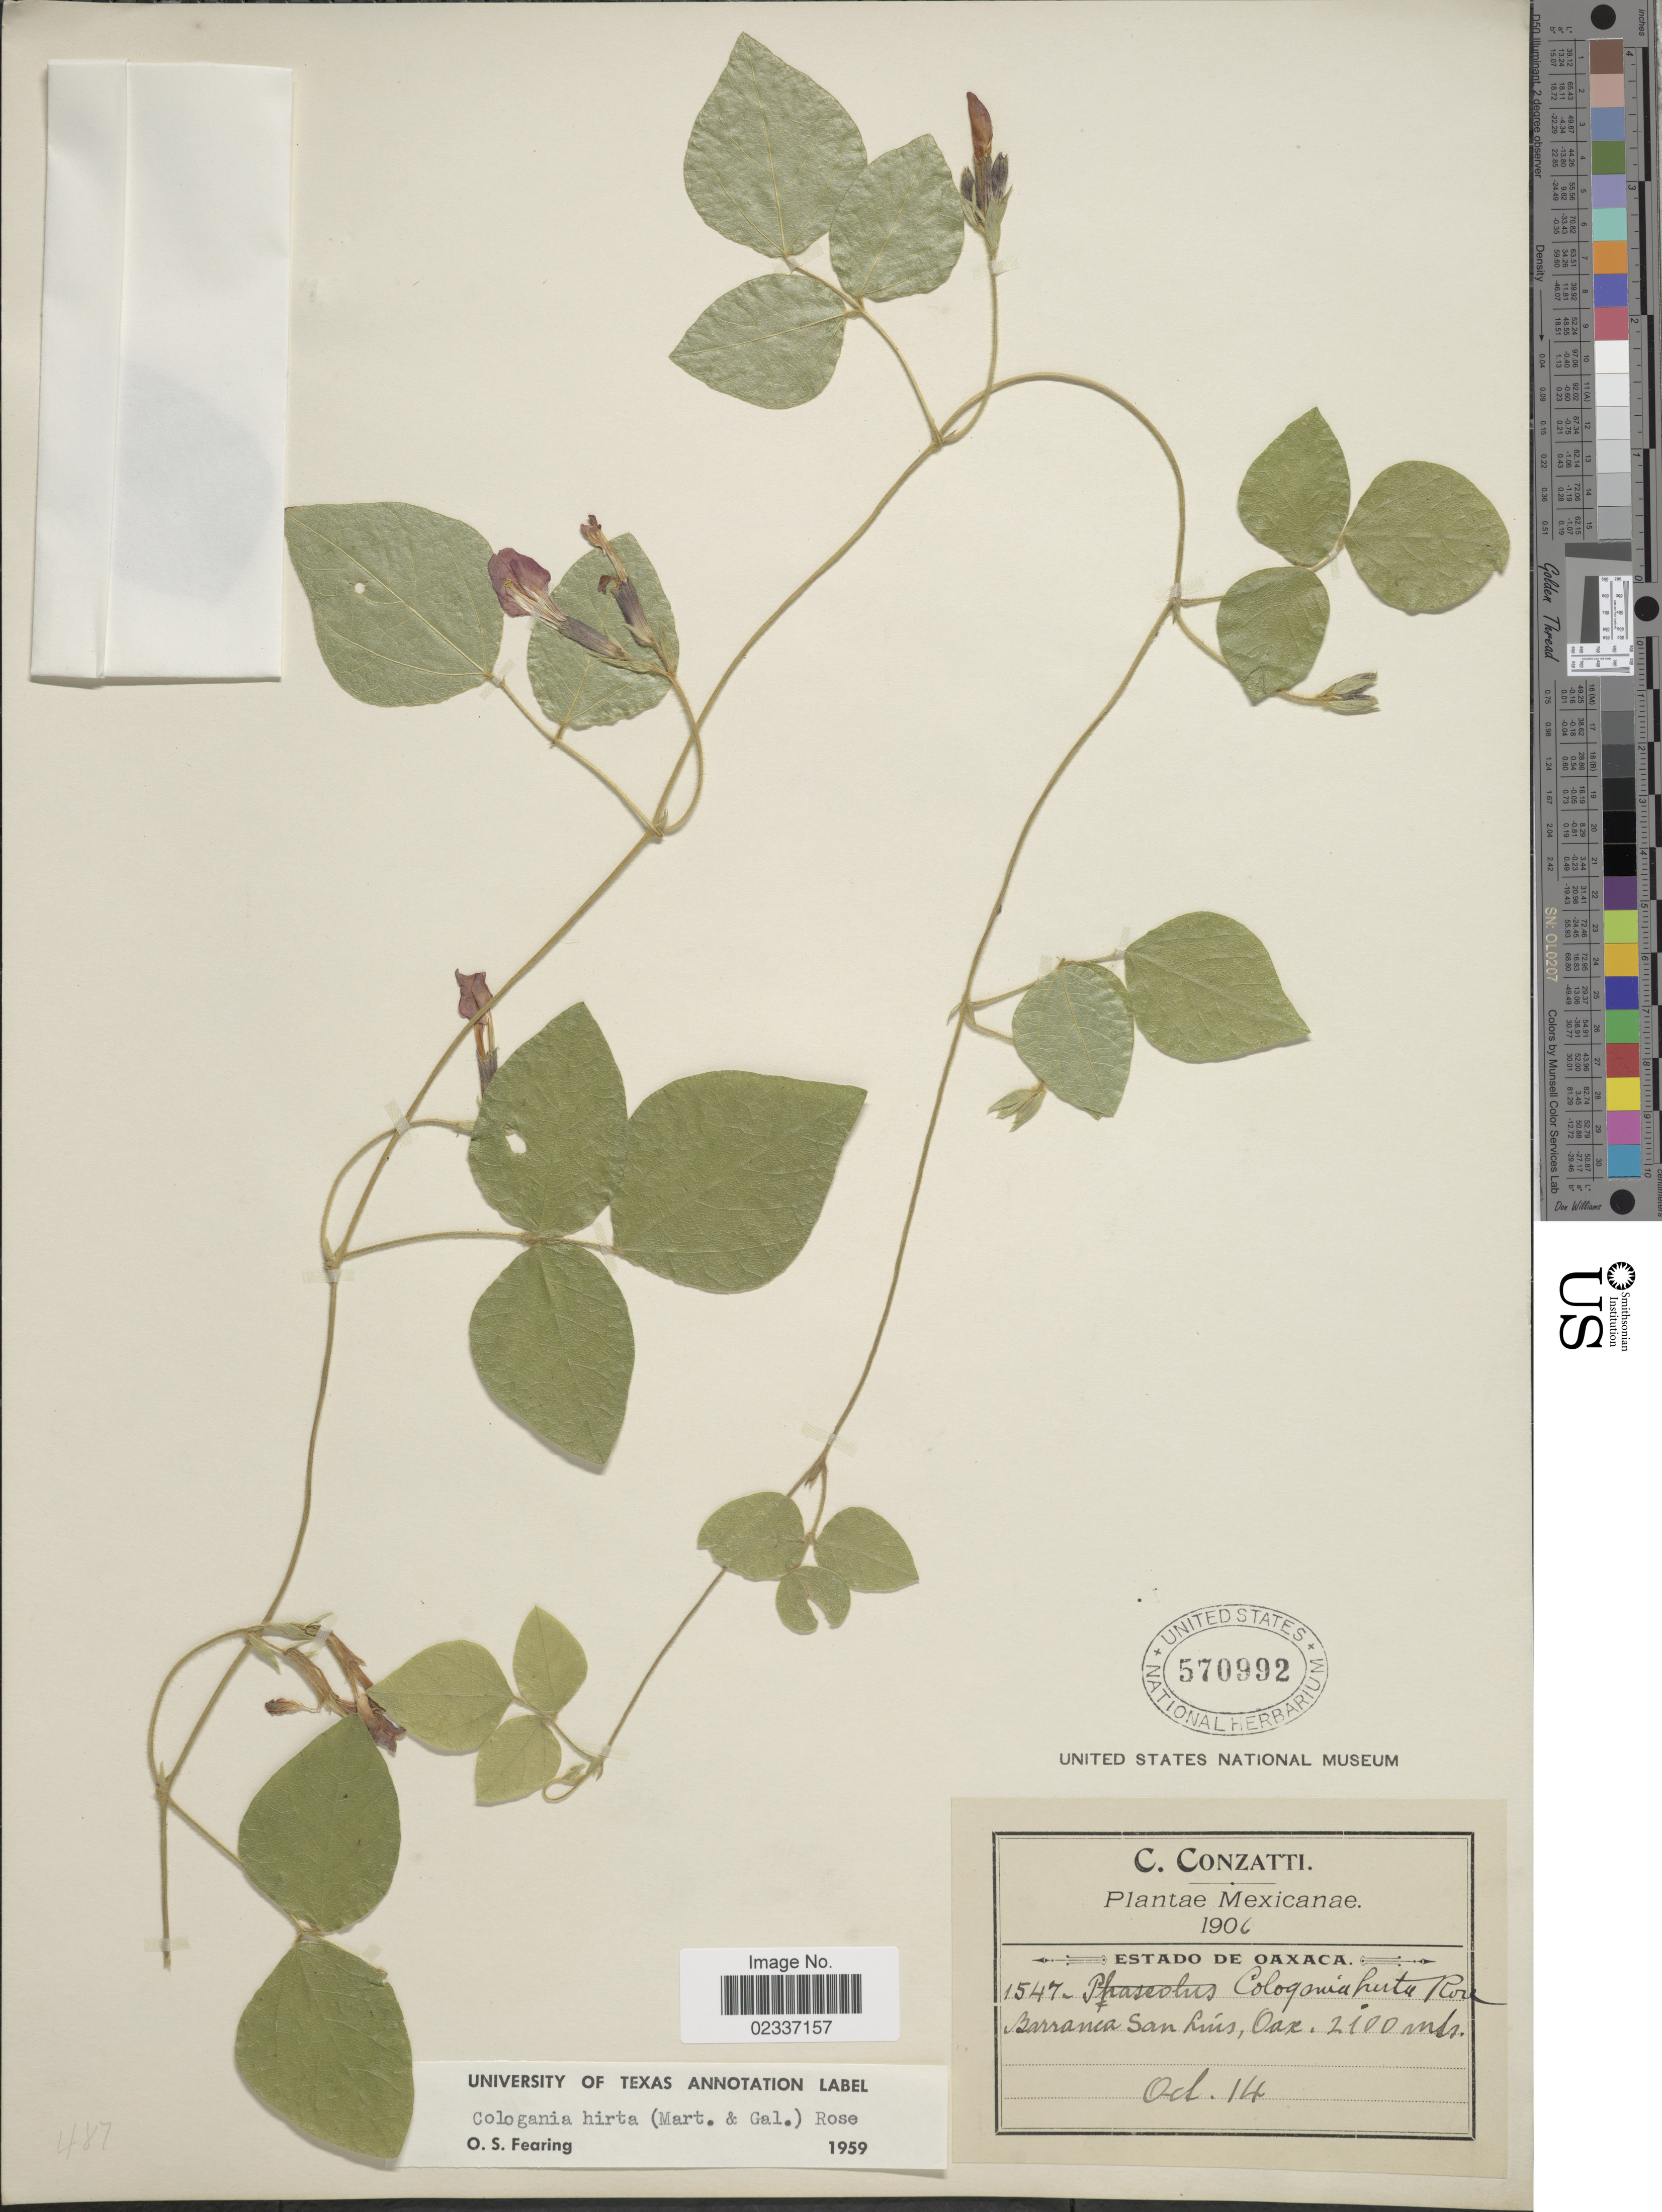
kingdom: Plantae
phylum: Tracheophyta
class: Magnoliopsida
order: Fabales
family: Fabaceae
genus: Cologania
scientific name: Cologania hirta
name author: (M. Martens & Galeotti)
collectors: C. Conzatti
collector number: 1547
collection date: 1906-10-14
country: Mexico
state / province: Oaxaca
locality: Barranca San Luis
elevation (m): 2100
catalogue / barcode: US 570992